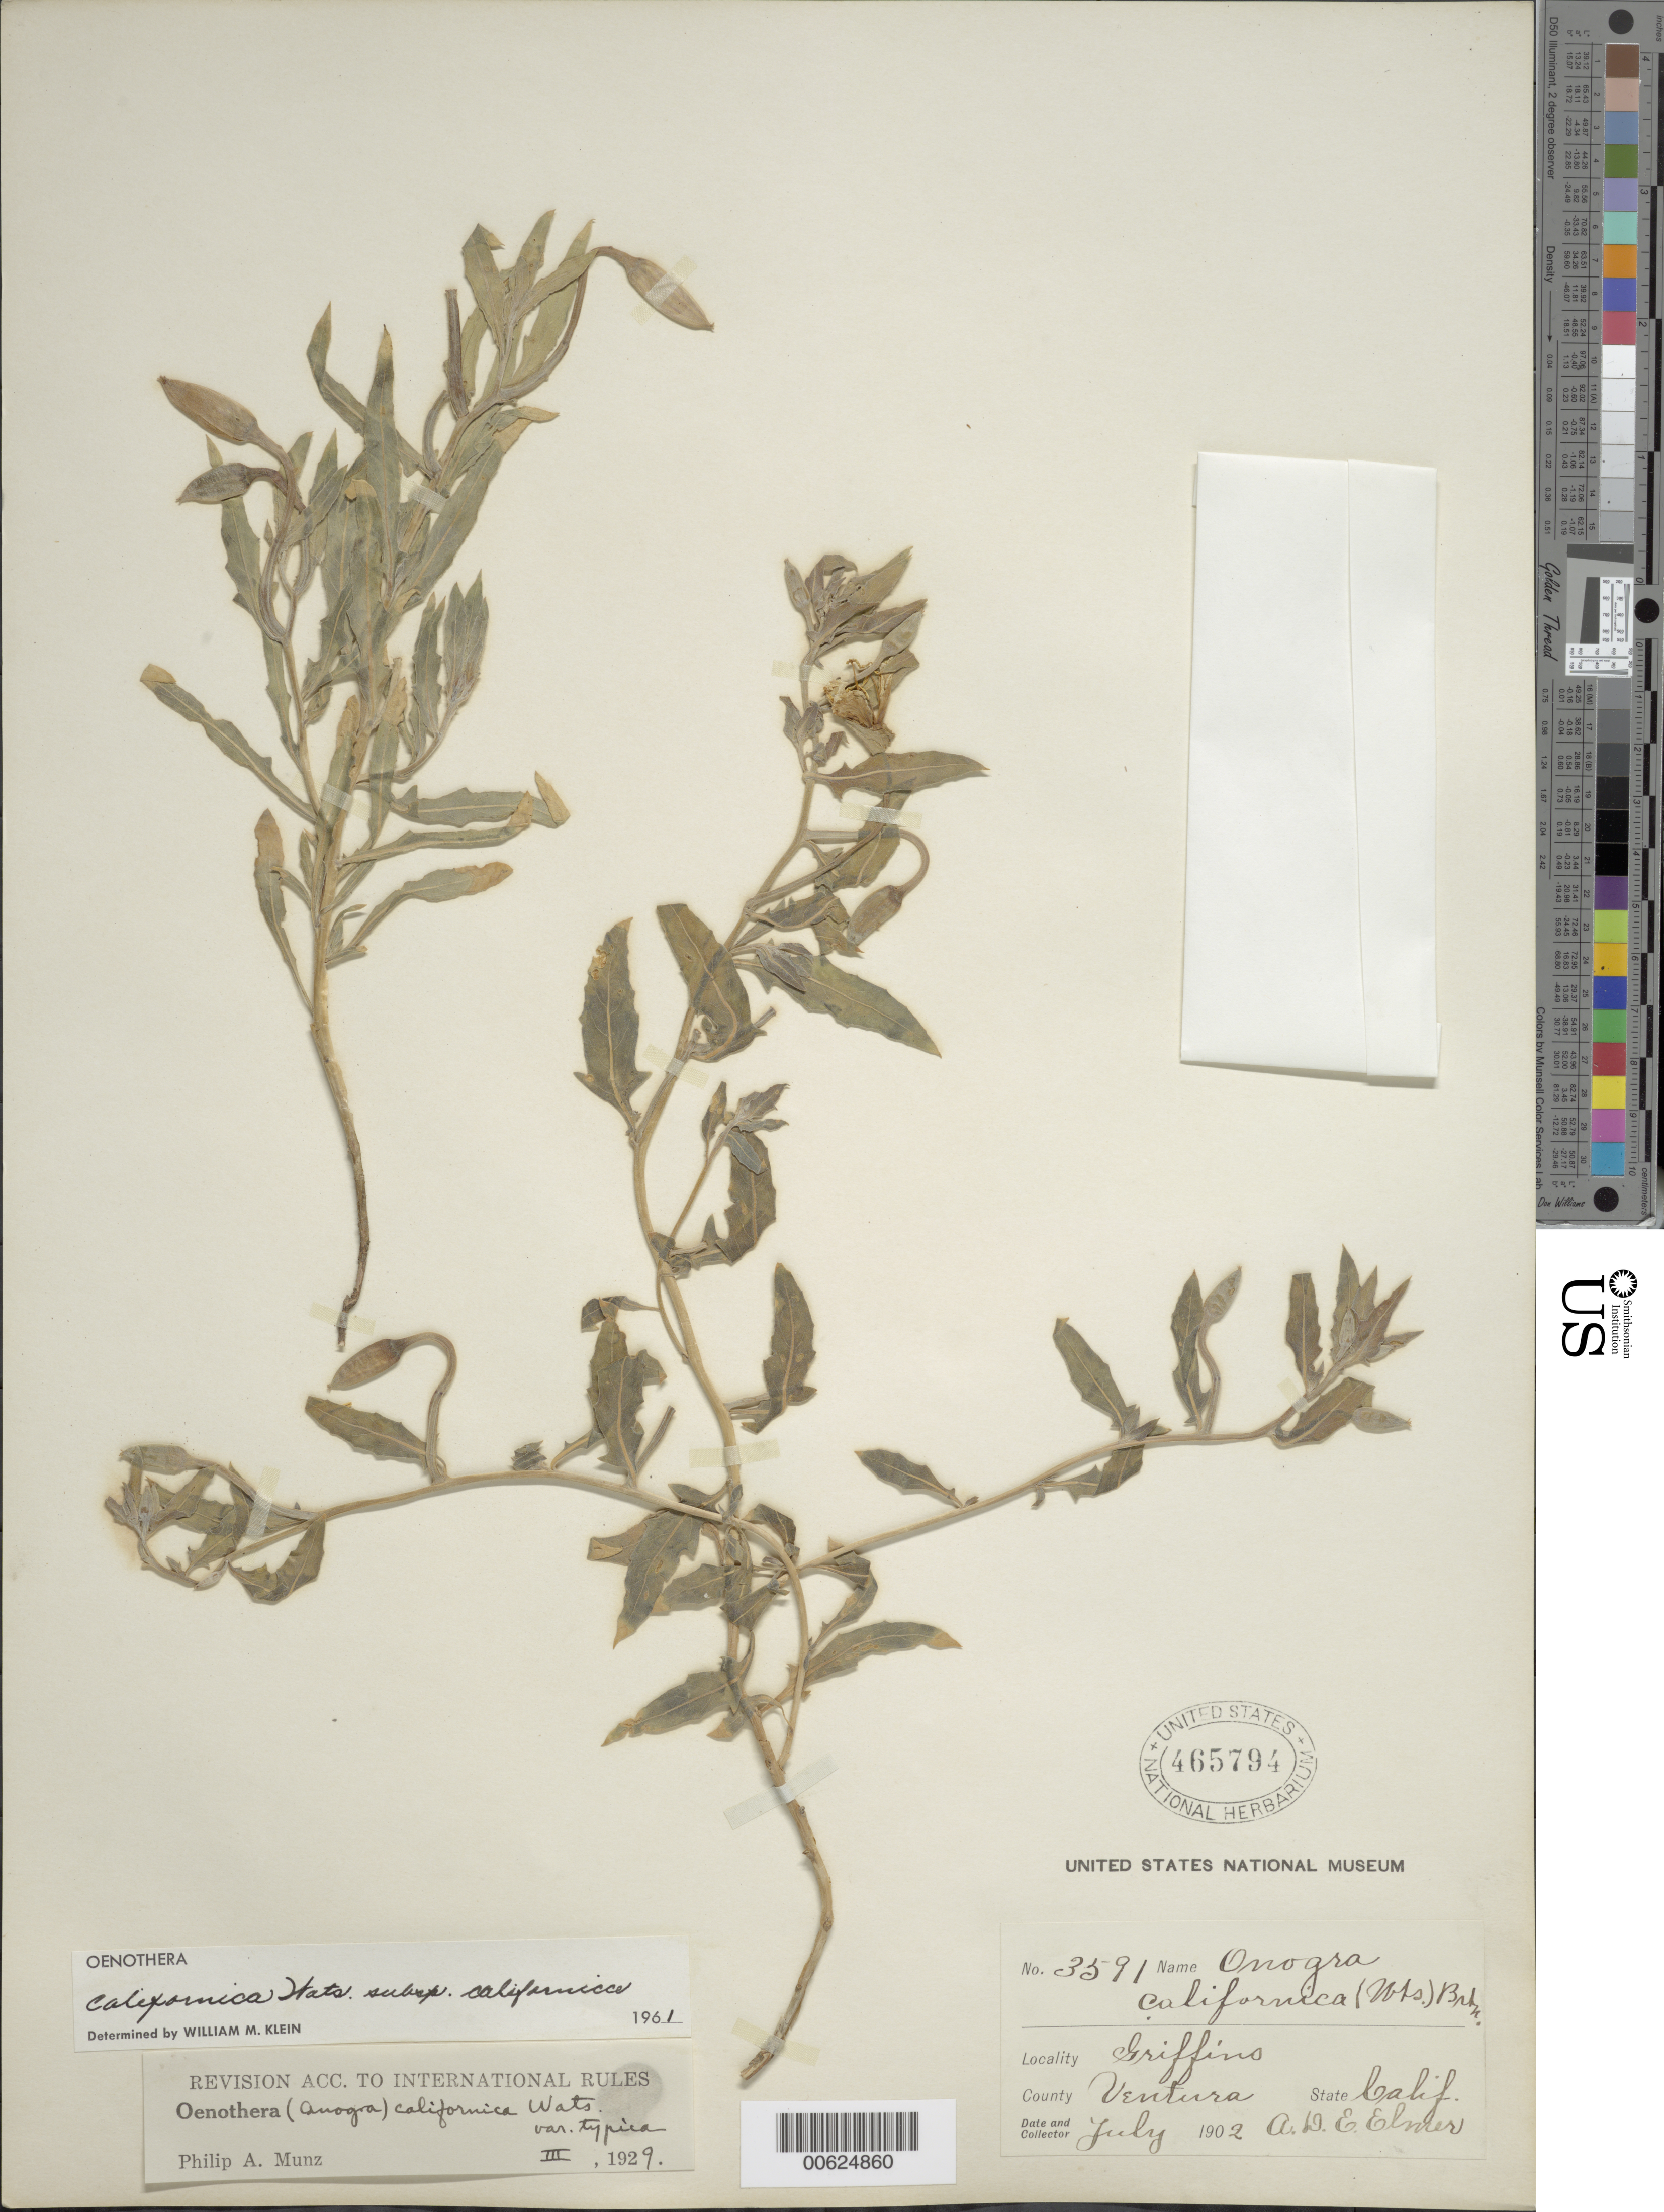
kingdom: Plantae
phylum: Tracheophyta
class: Magnoliopsida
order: Myrtales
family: Onagraceae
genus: Oenothera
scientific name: Oenothera avita subsp. californica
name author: (S. Watson) W.L. Wagner & Gandhi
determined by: Wagner, W. L., (BOT), Smithsonian Institution - National Museum of Natural History (UNITED STATES)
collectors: A. D. E. Elmer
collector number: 3591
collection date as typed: Jul 1902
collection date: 1902-07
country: United States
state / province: California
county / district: Ventura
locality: Griffins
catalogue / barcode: US 465794